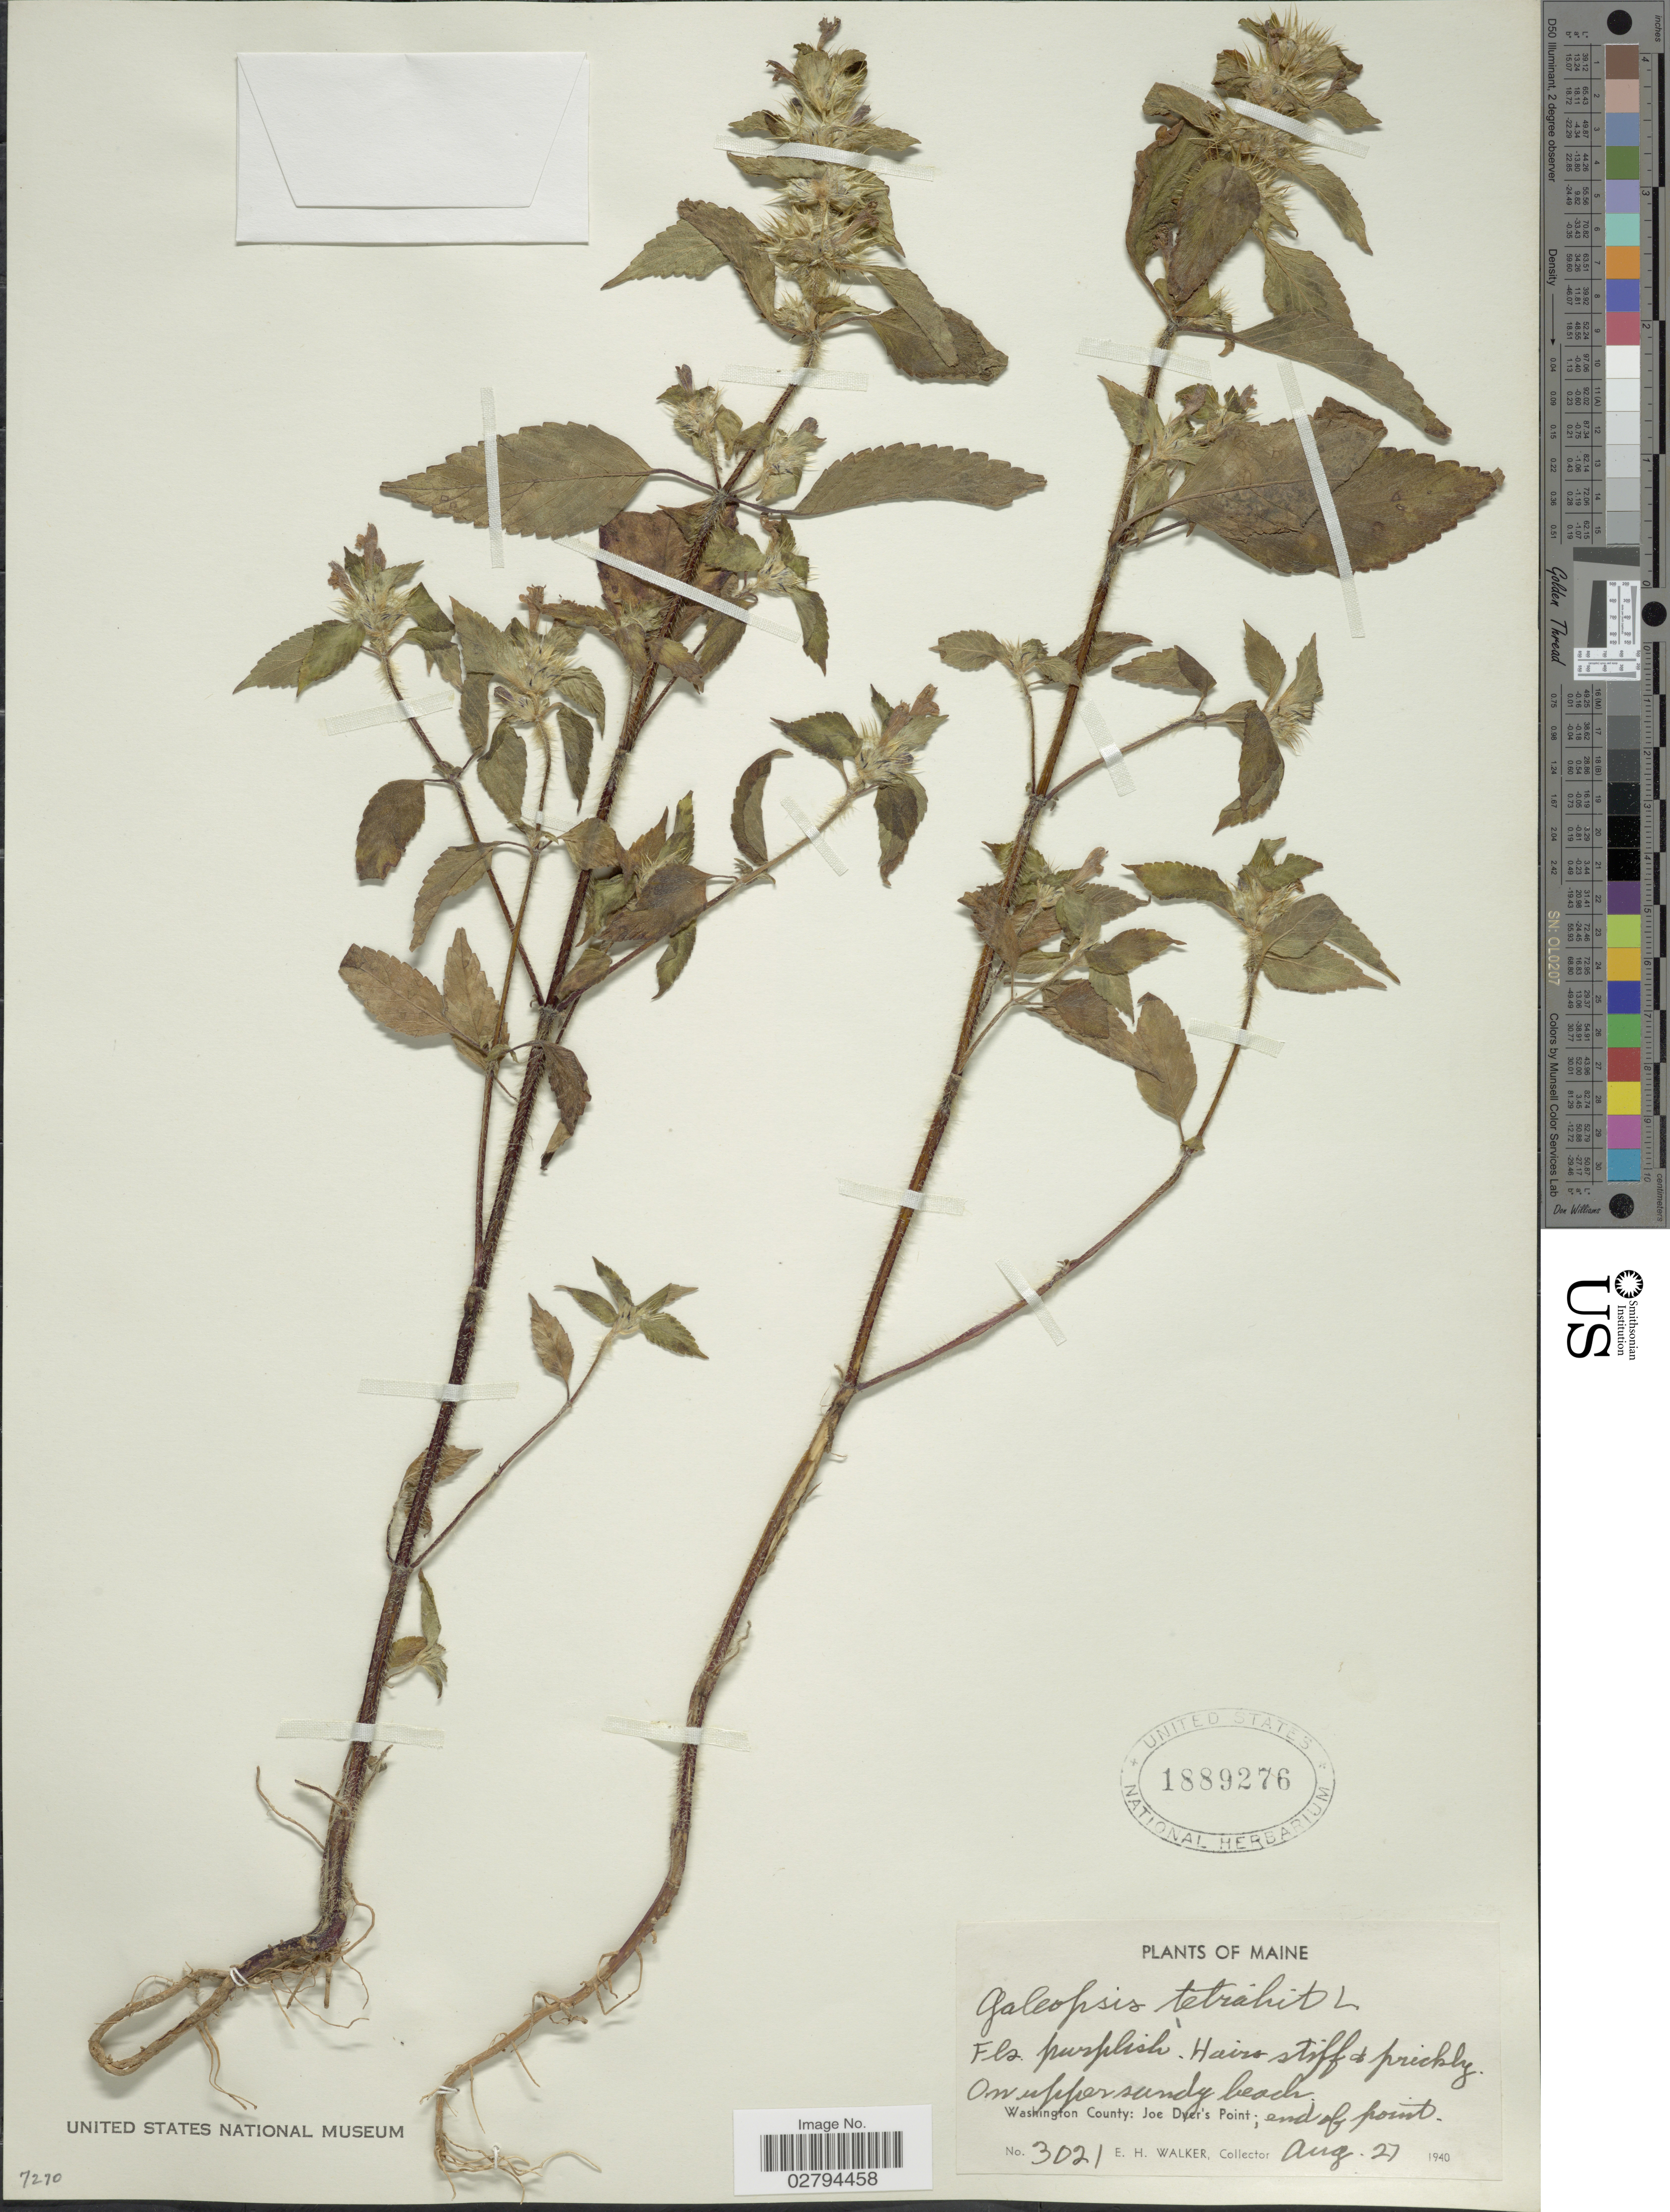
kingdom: Plantae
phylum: Tracheophyta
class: Magnoliopsida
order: Lamiales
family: Lamiaceae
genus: Galeopsis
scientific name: Galeopsis tetrahit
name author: L.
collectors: E. H. Walker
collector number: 3021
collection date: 1940-08-27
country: United States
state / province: Maine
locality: Washington County: Joe Dyer's Point; end of point.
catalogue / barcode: US 1889276